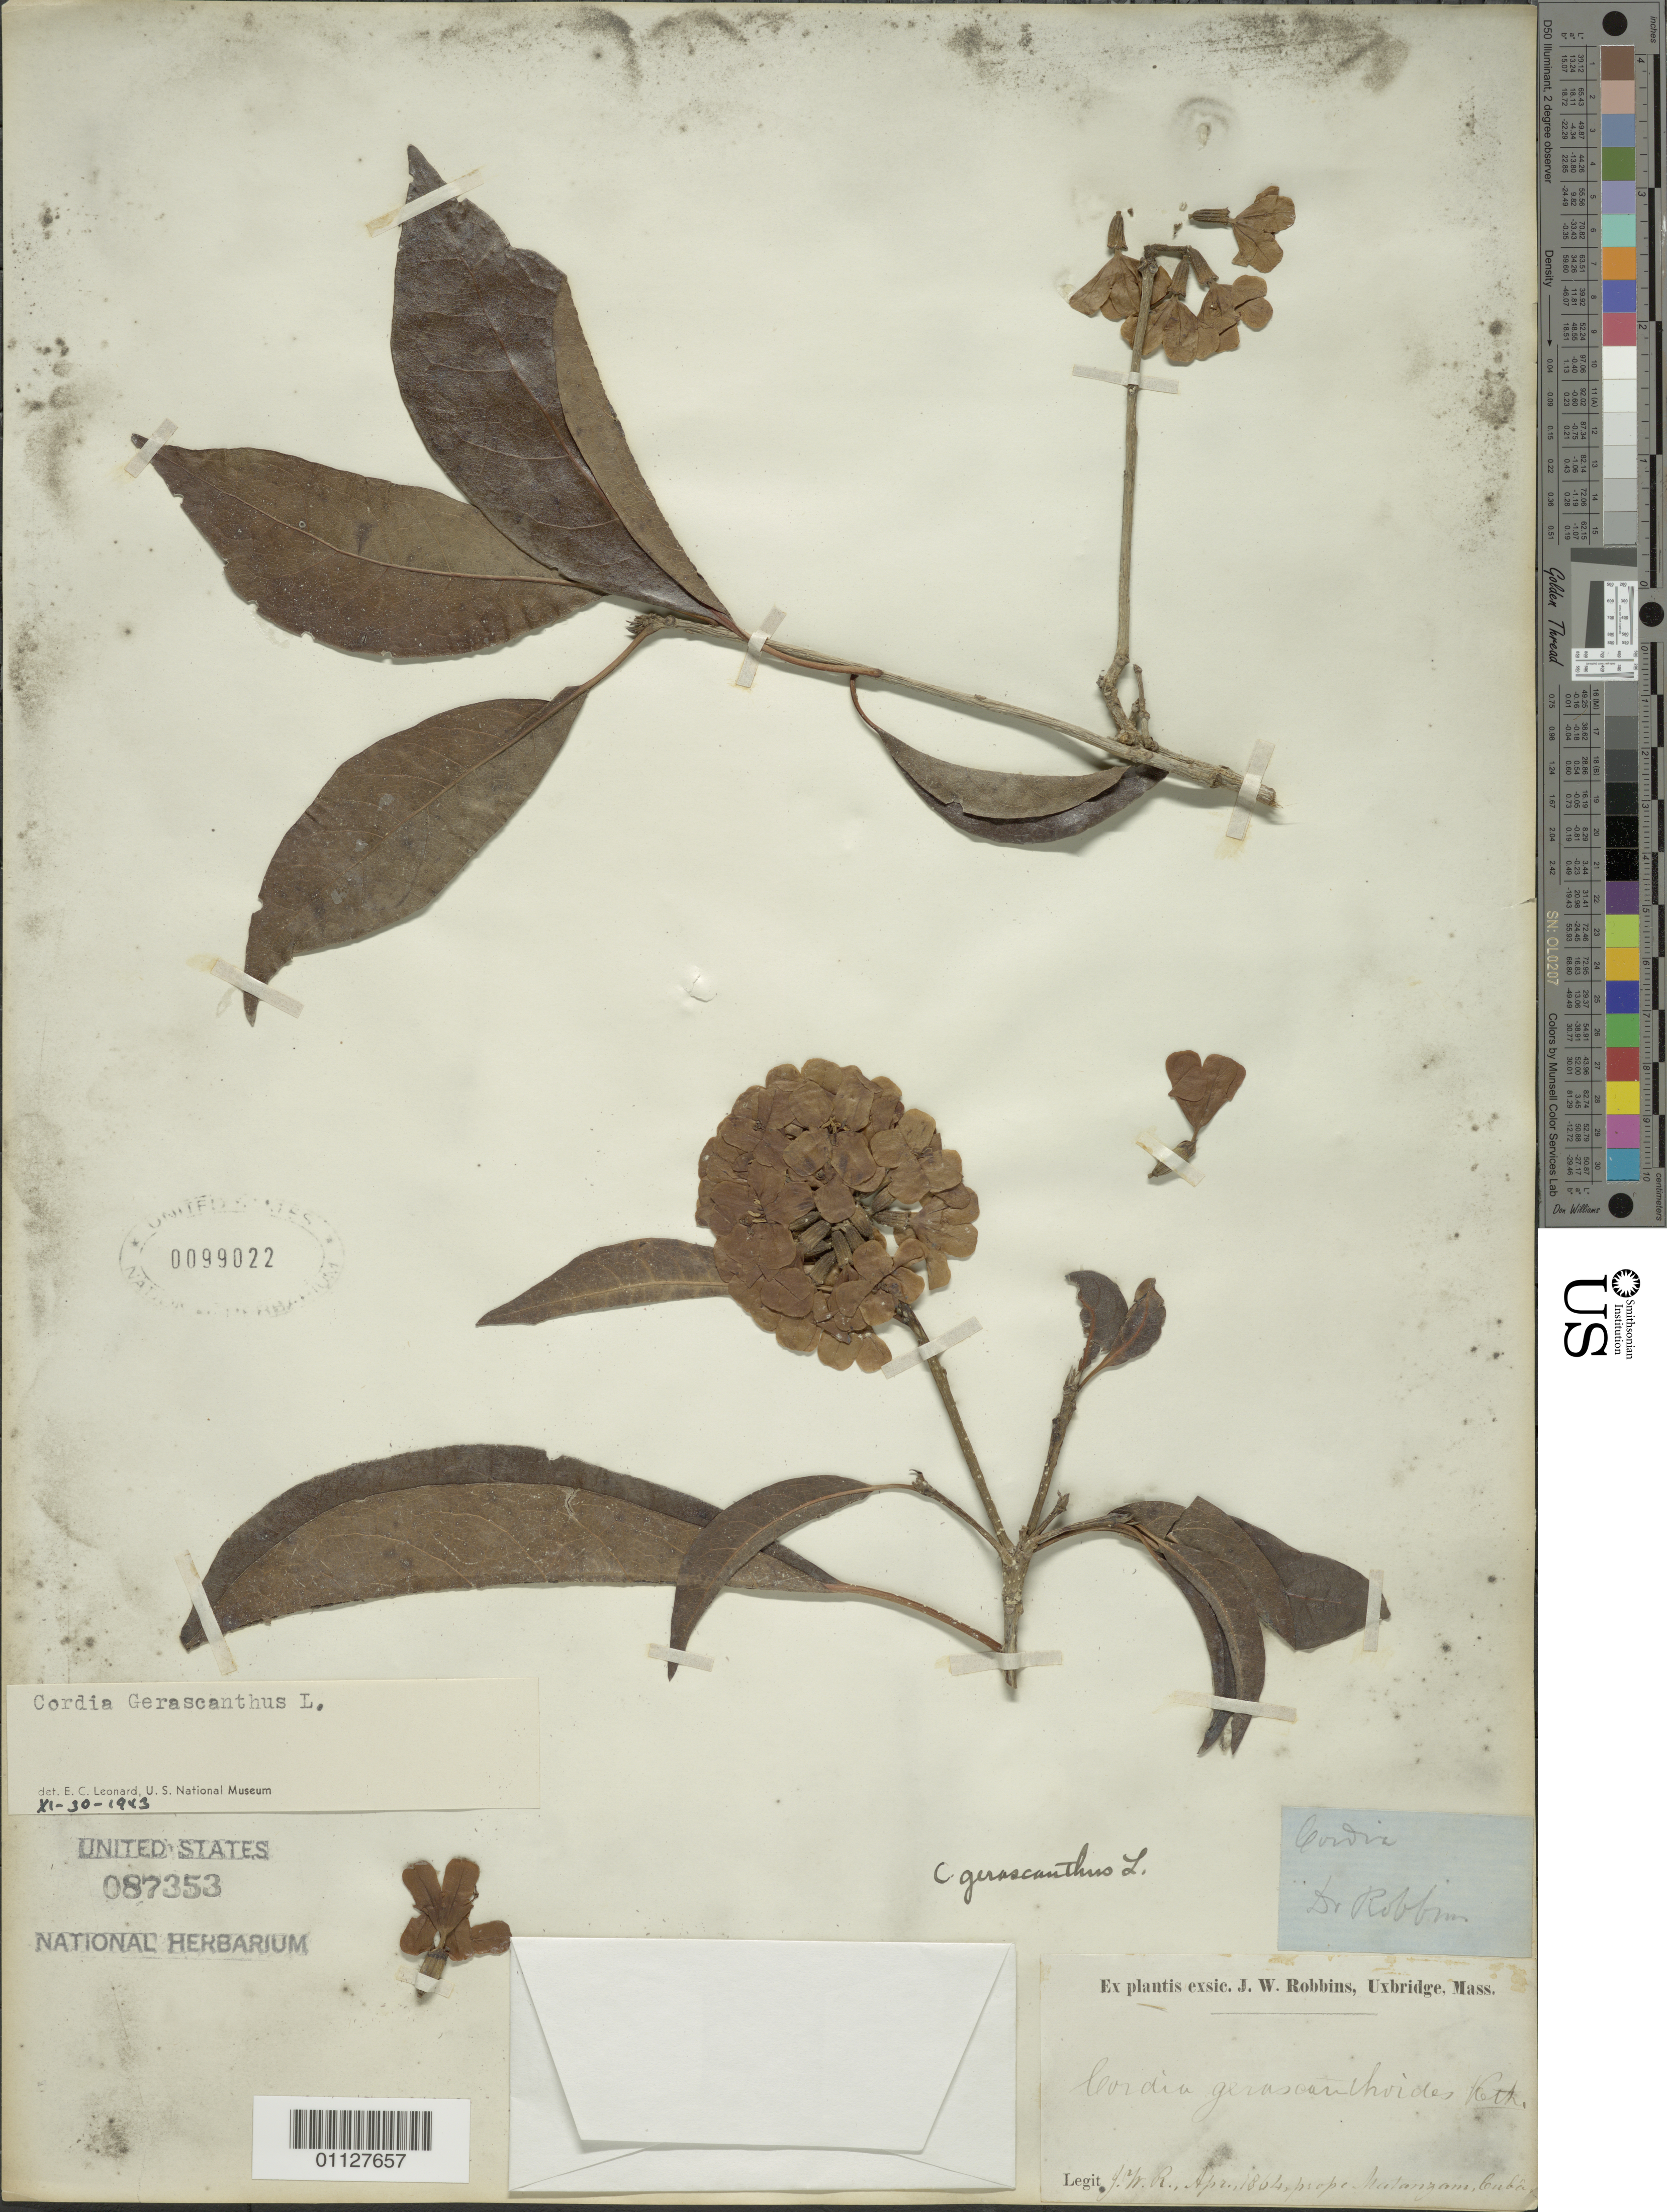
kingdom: Plantae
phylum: Tracheophyta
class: Magnoliopsida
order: Boraginales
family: Cordiaceae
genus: Cordia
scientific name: Cordia gerascanthus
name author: L.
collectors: J. W. Robbins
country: Cuba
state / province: Matanzas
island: Cuba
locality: Prope Matanzas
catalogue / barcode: US 99022